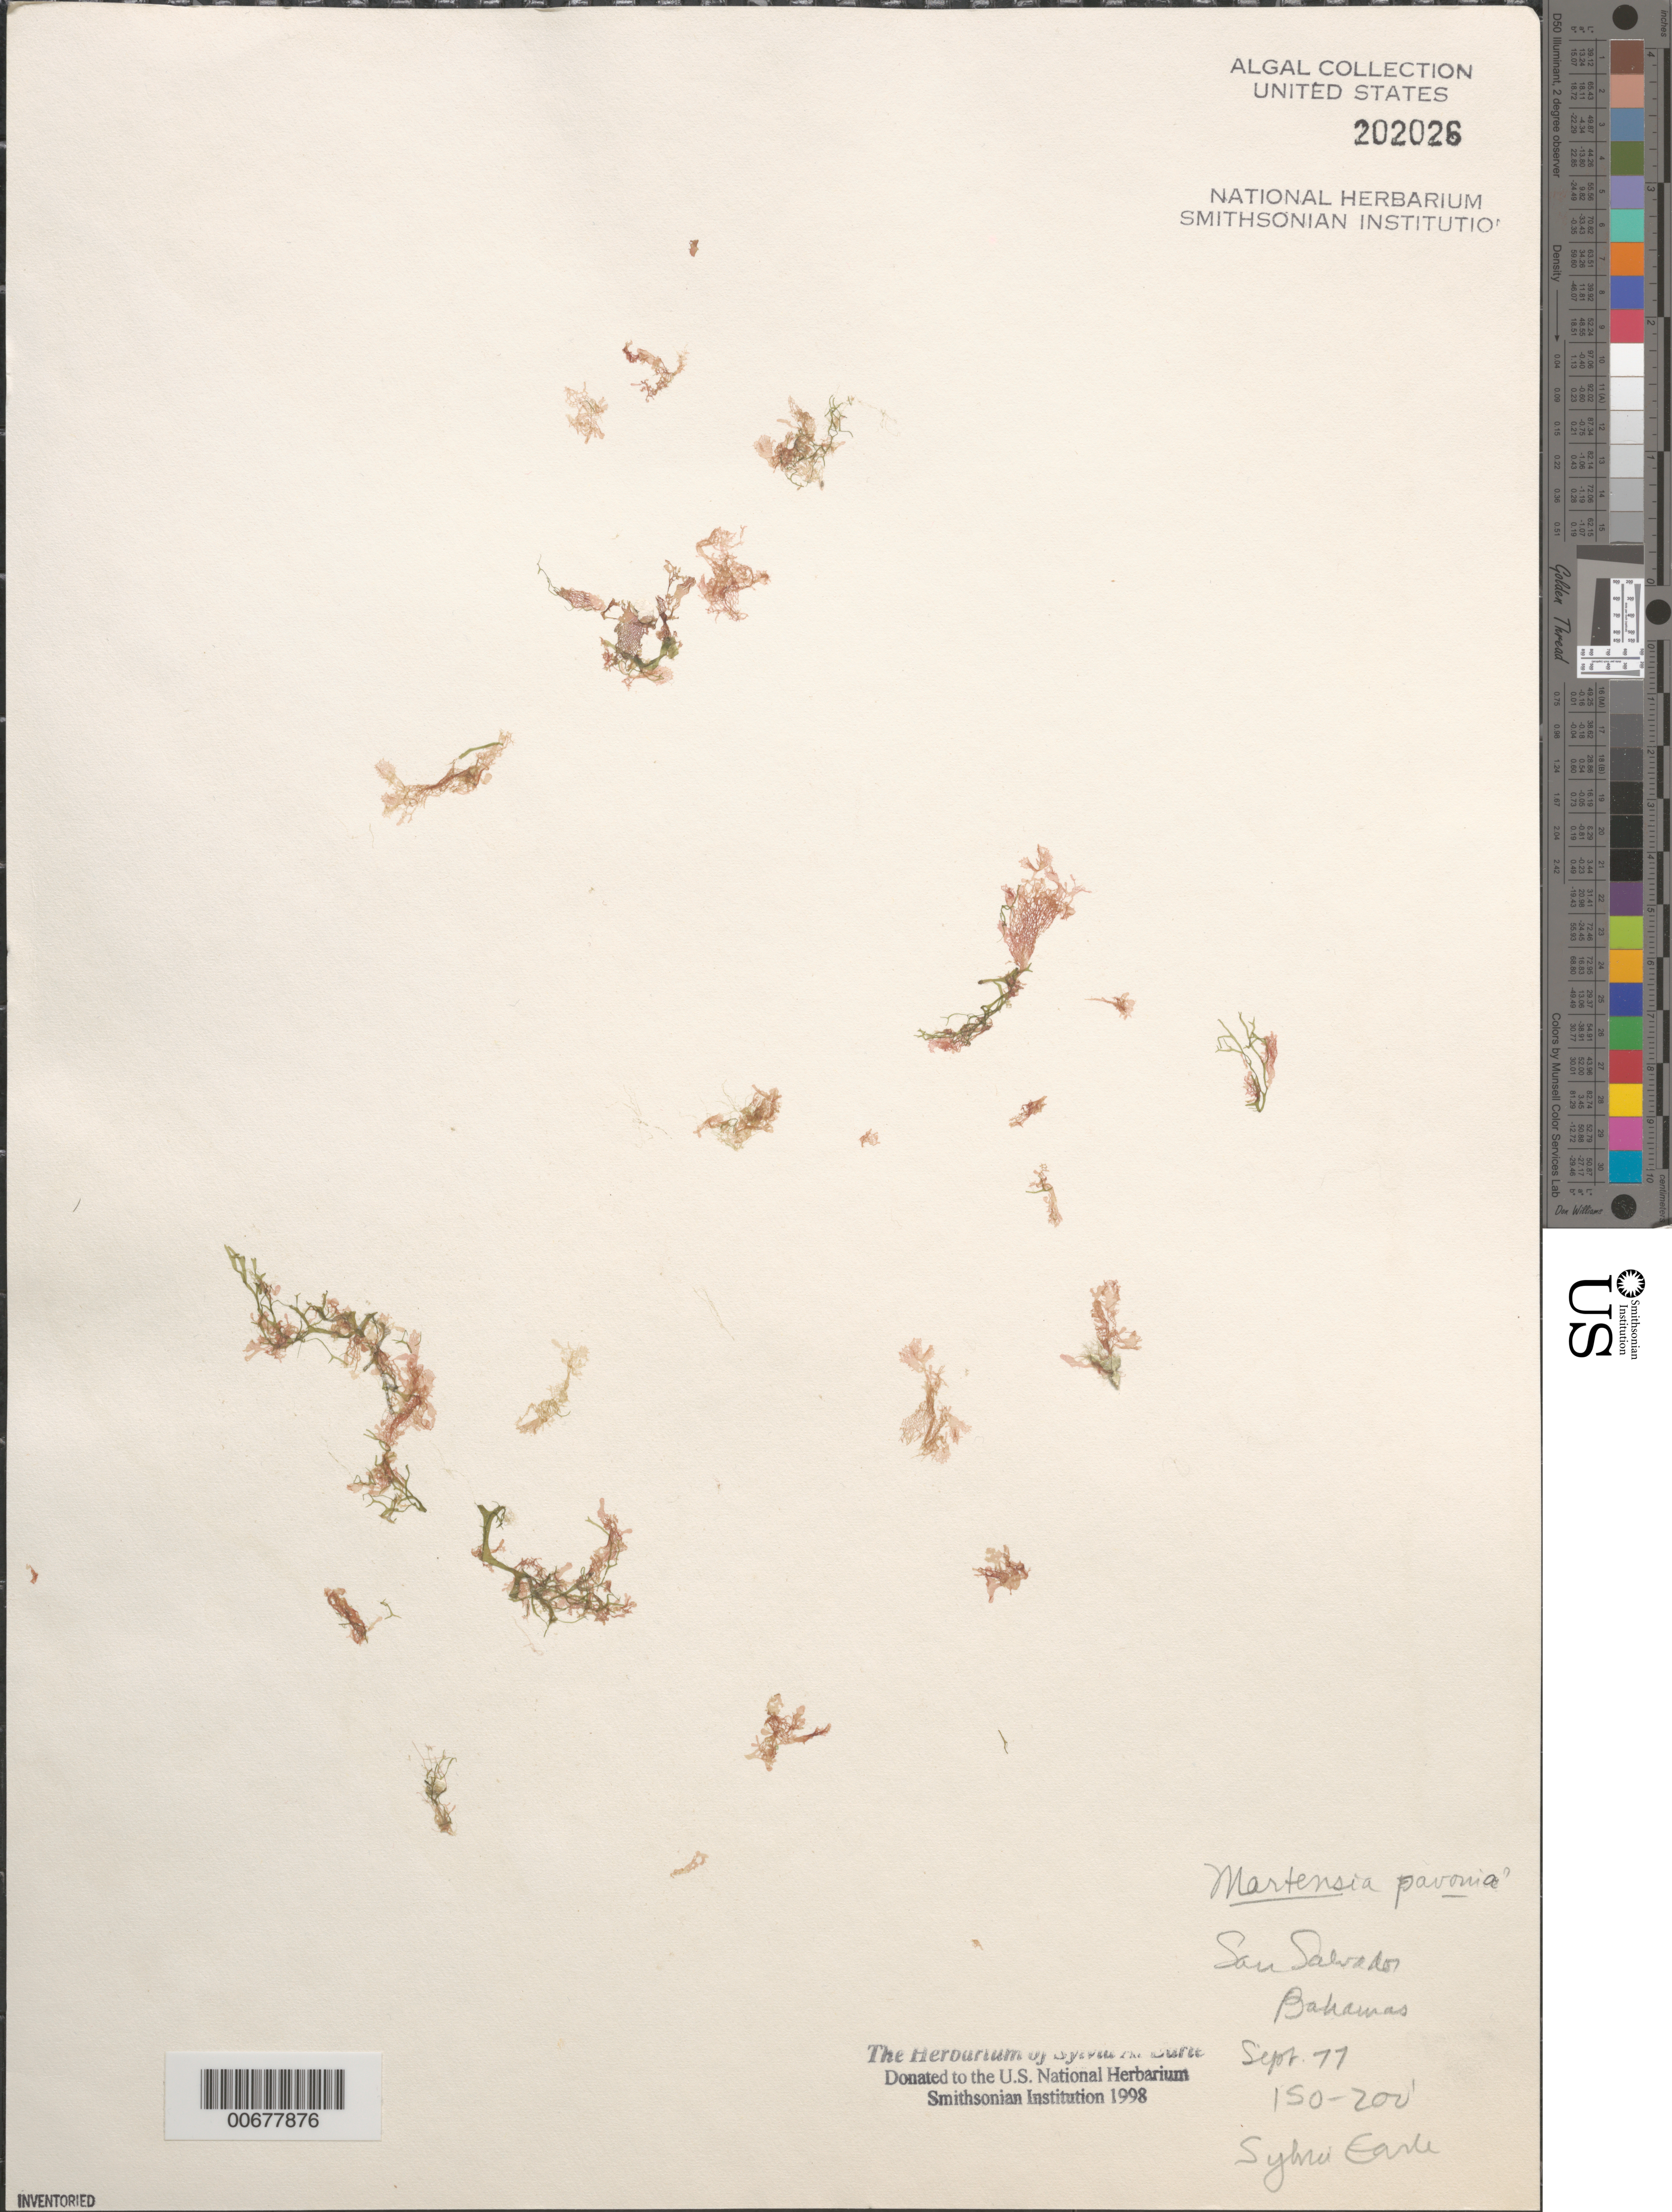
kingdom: Plantae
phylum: Rhodophyta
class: Florideophyceae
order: Ceramiales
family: Delesseriaceae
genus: Martensia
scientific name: Martensia pavonia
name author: (J. Agardh) J. Agardh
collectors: S. A. Earle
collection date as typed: Sep 1977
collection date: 1977-09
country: Bahamas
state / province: San Salvador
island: San Salvador Island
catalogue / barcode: US 202026